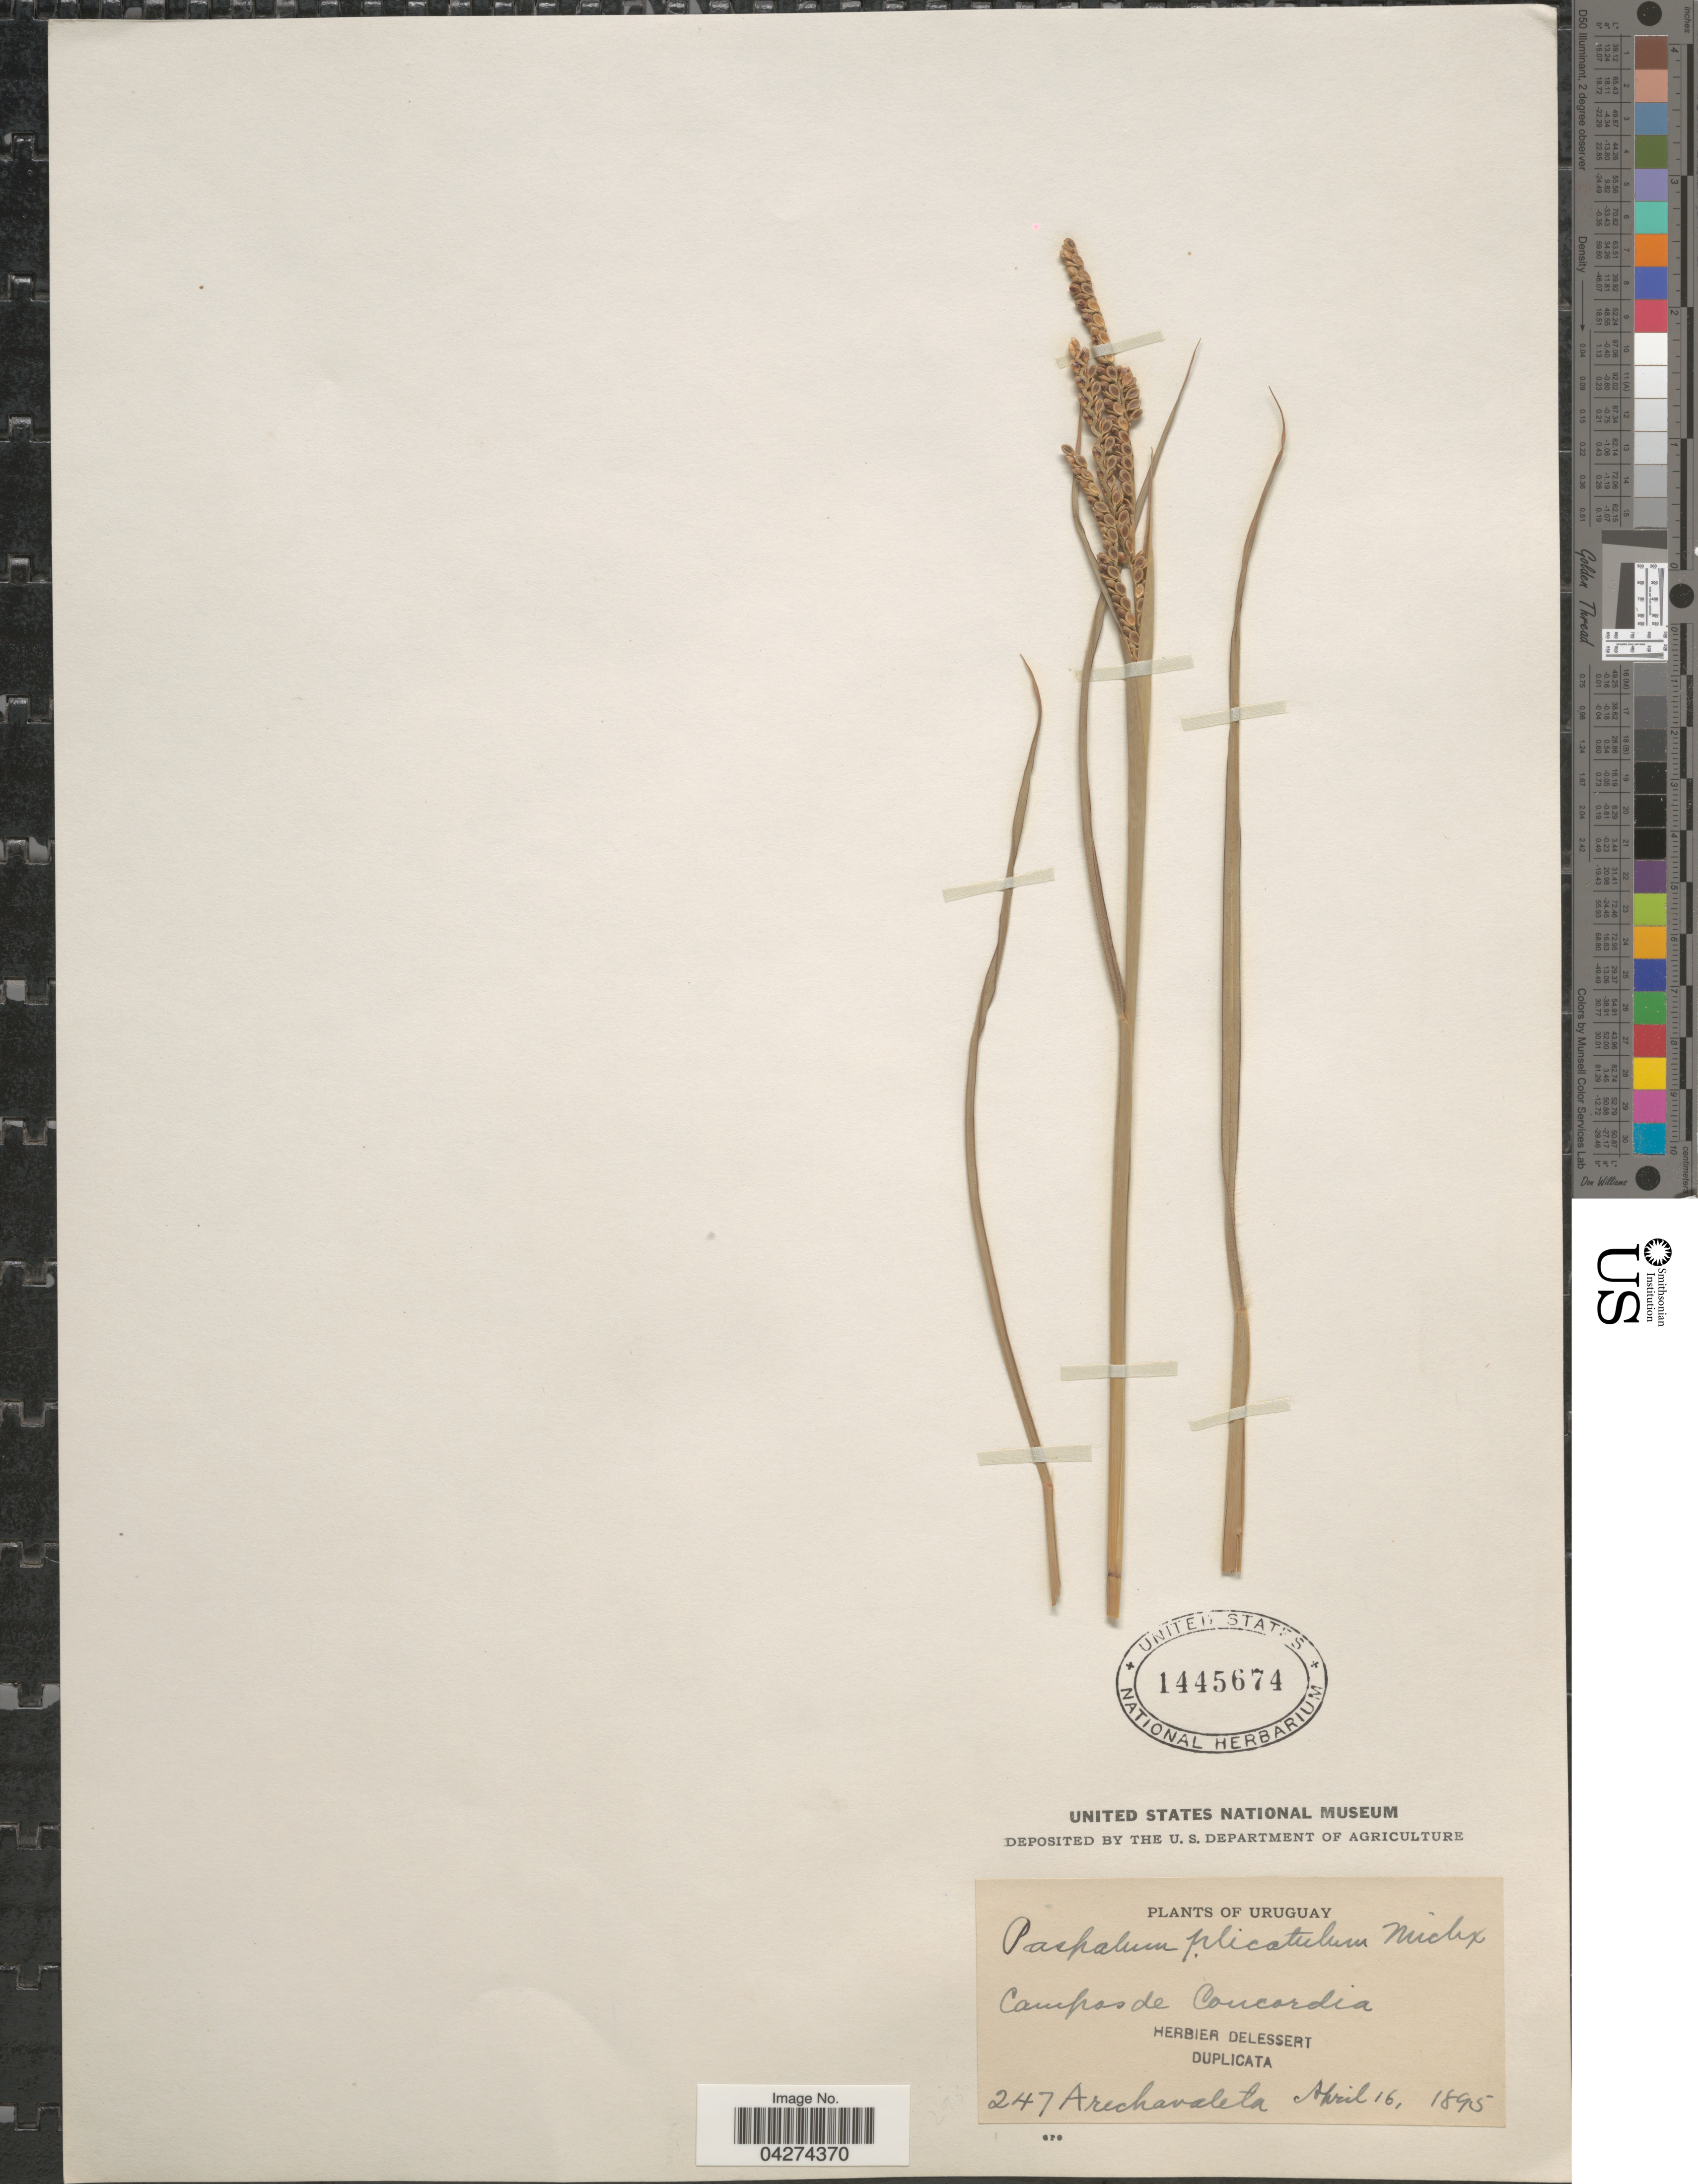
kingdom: Plantae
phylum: Tracheophyta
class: Liliopsida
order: Poales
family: Poaceae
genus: Paspalum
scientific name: Paspalum plicatulum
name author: Michx.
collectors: Arechavaleta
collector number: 247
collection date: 1895-04-16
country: Uruguay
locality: Campos de Concordia.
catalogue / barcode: US 1445674